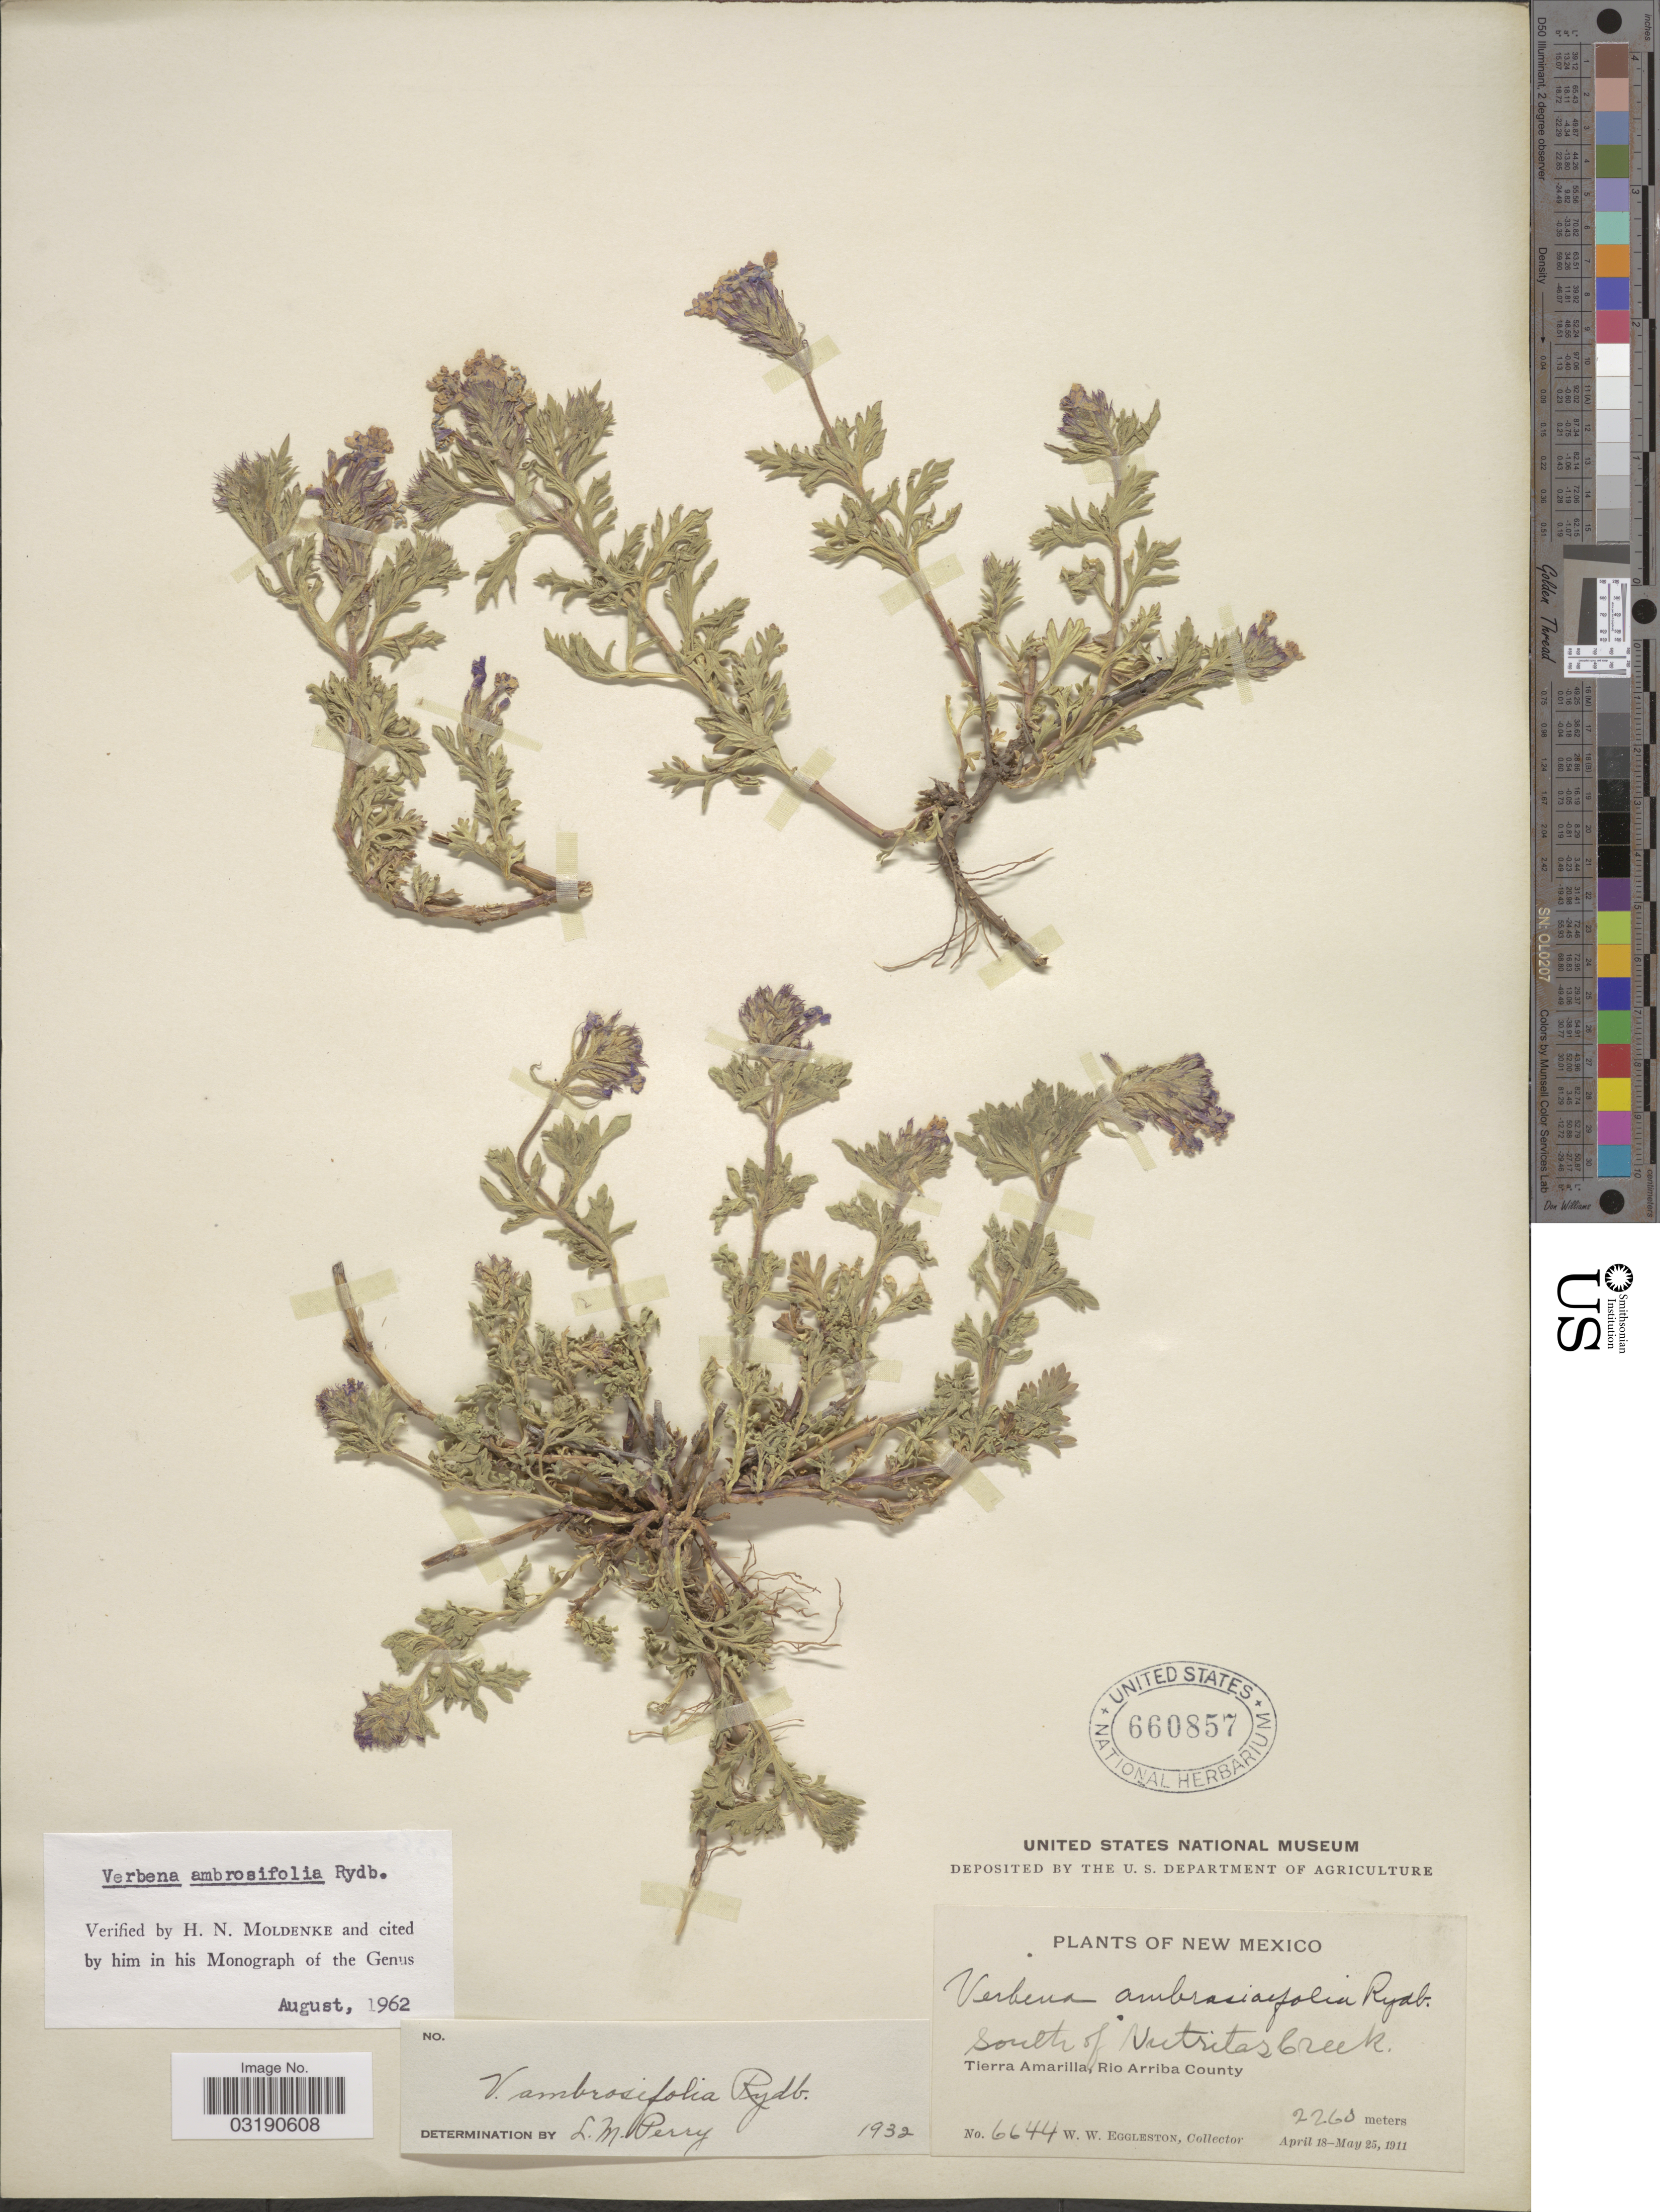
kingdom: Plantae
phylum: Tracheophyta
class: Magnoliopsida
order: Lamiales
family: Verbenaceae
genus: Verbena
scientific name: Verbena ambrosiifolia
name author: Rydb. ex Small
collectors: W. W. Eggleston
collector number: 6644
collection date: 1911-04-18/1911-05-25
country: United States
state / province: New Mexico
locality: South of Nutritas Creek. Tierra Amarilla, Rio Arriba County.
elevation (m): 2260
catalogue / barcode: US 660857